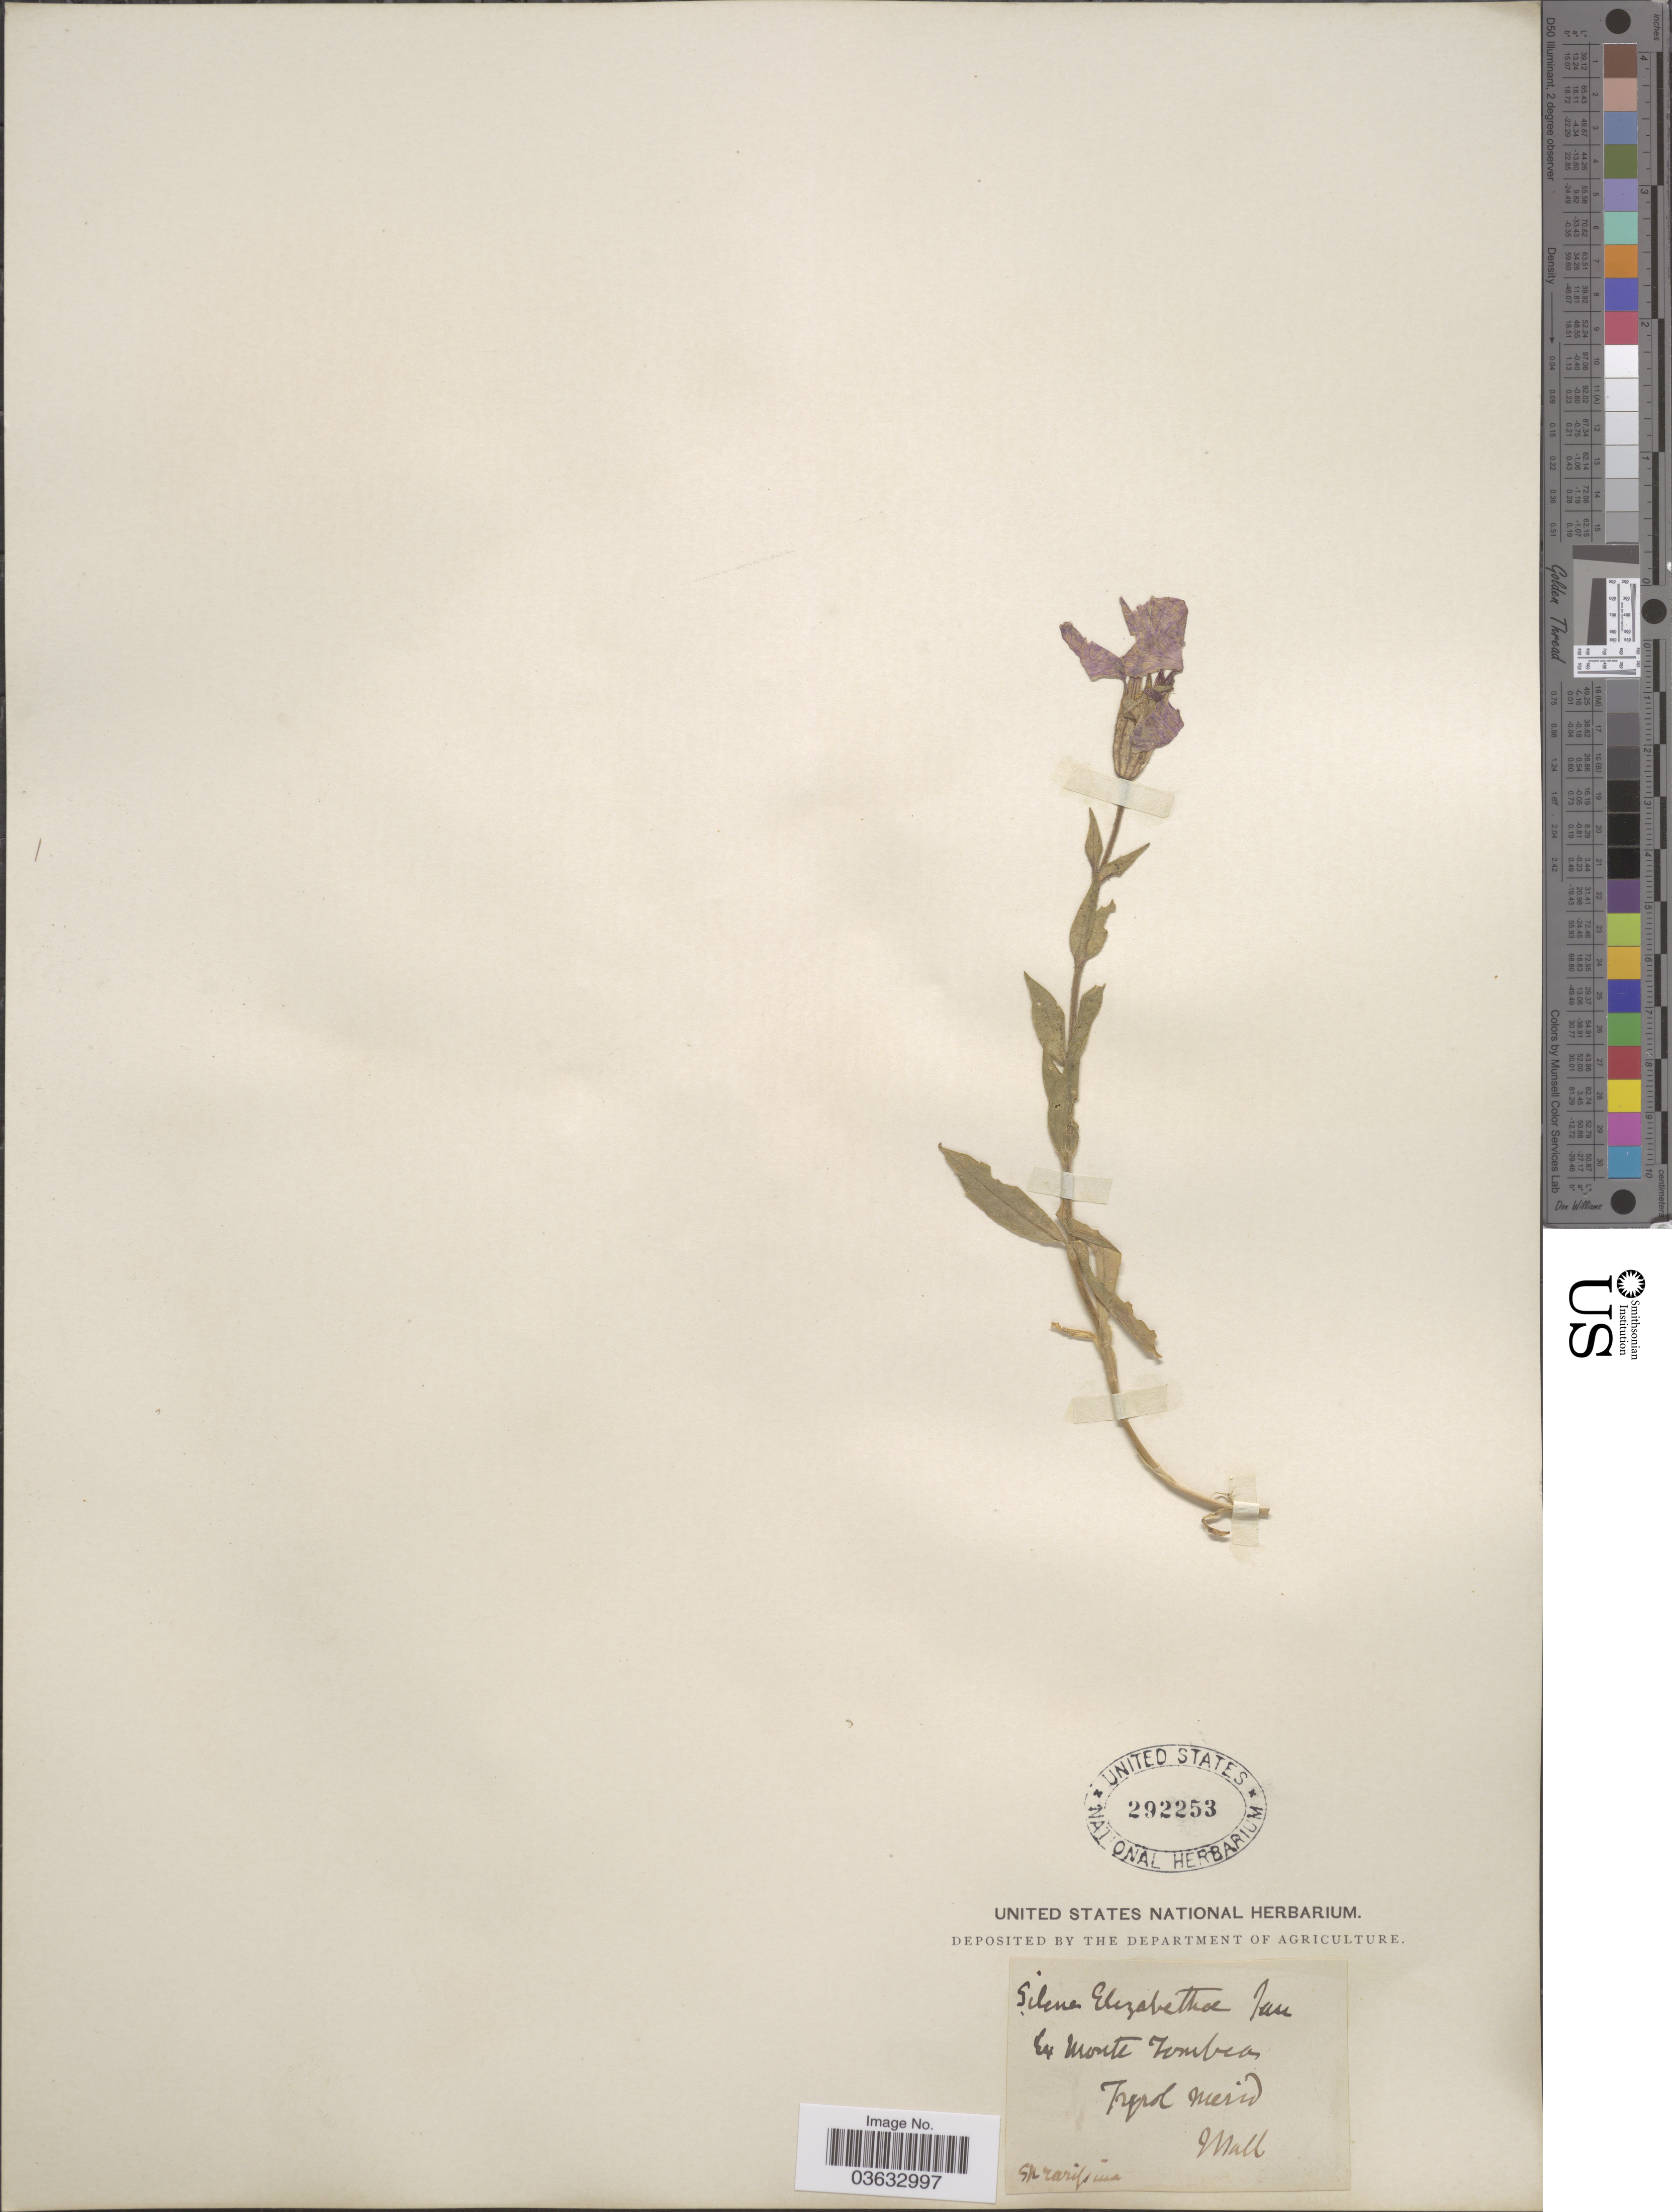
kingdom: Plantae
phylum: Tracheophyta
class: Magnoliopsida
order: Caryophyllales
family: Caryophyllaceae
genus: Silene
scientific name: Silene elisabethae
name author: Jan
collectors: J. Ball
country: Italy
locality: Ex Monte Tombea, Tyrol merid.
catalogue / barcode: US 292253